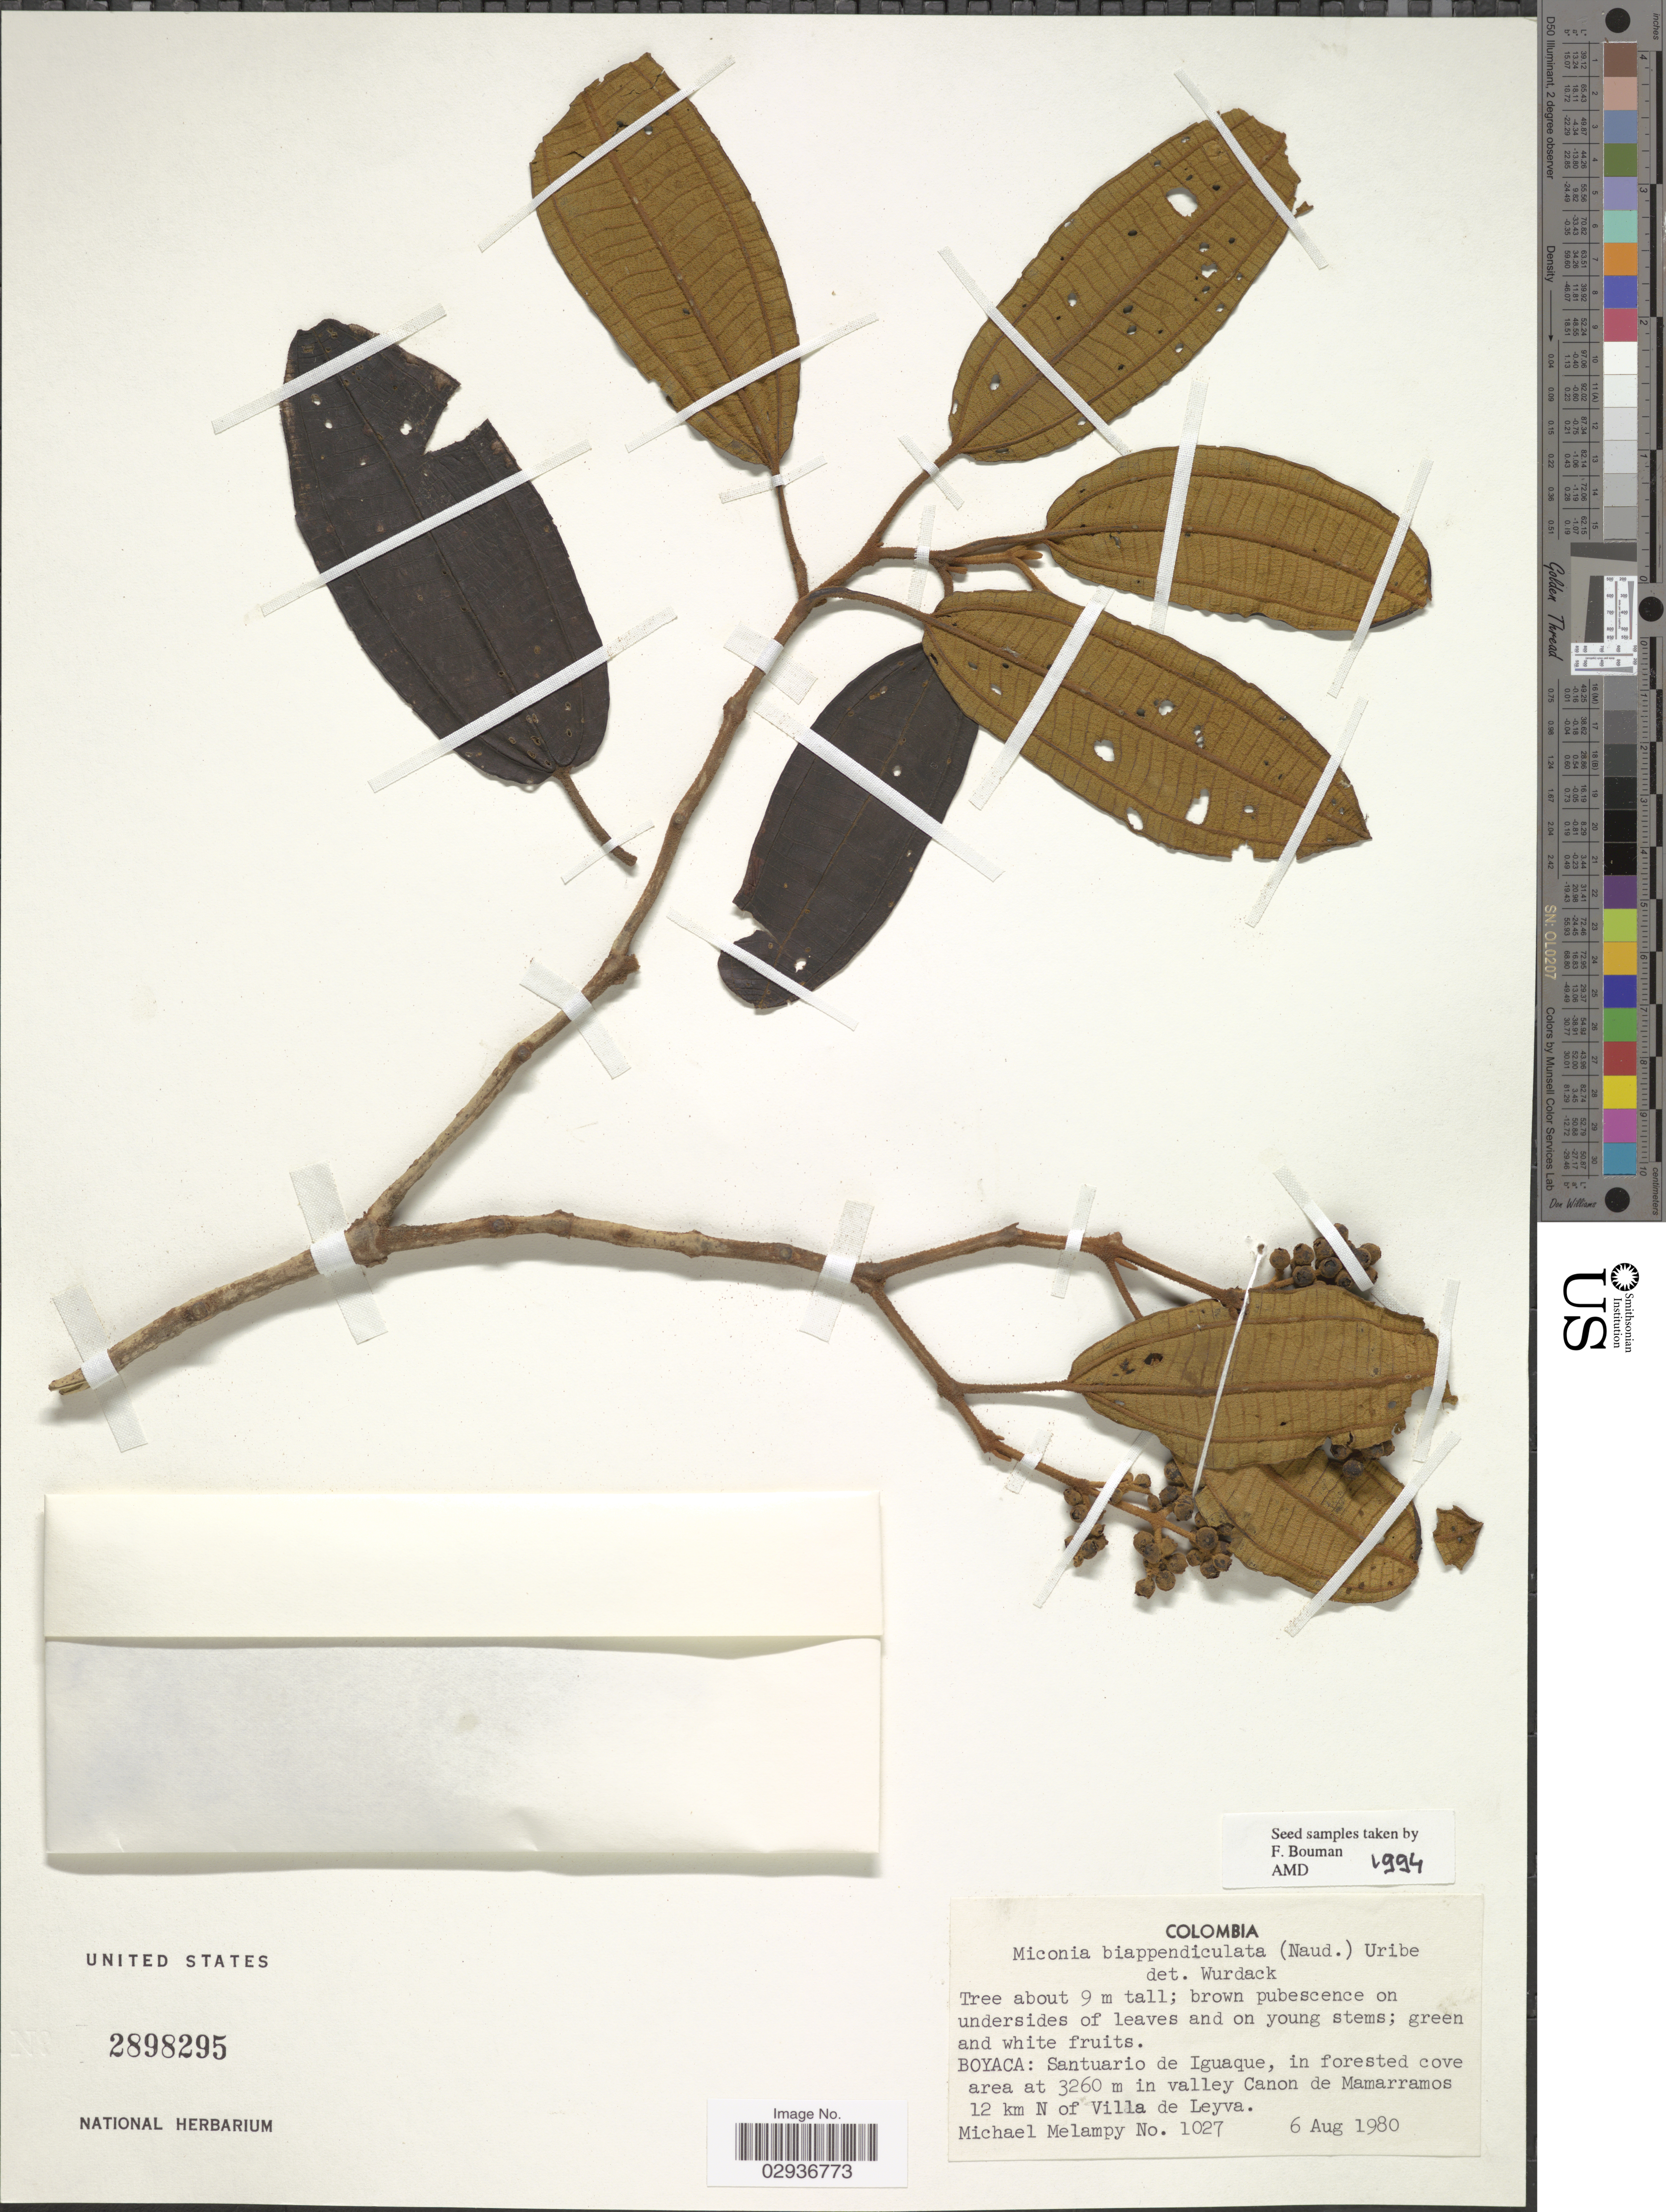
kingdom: Plantae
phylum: Tracheophyta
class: Magnoliopsida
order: Myrtales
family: Melastomataceae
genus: Miconia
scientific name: Miconia biappendiculata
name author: (Naudin) L. Uribe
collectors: M. Melampy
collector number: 1027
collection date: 1980-08-06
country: Colombia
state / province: Boyacá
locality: Santuario de Iguaque, in forested cove area at 3260 m in valley Canon de Mamarramos 12 km N of Villa de Leyva.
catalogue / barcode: US 2898295